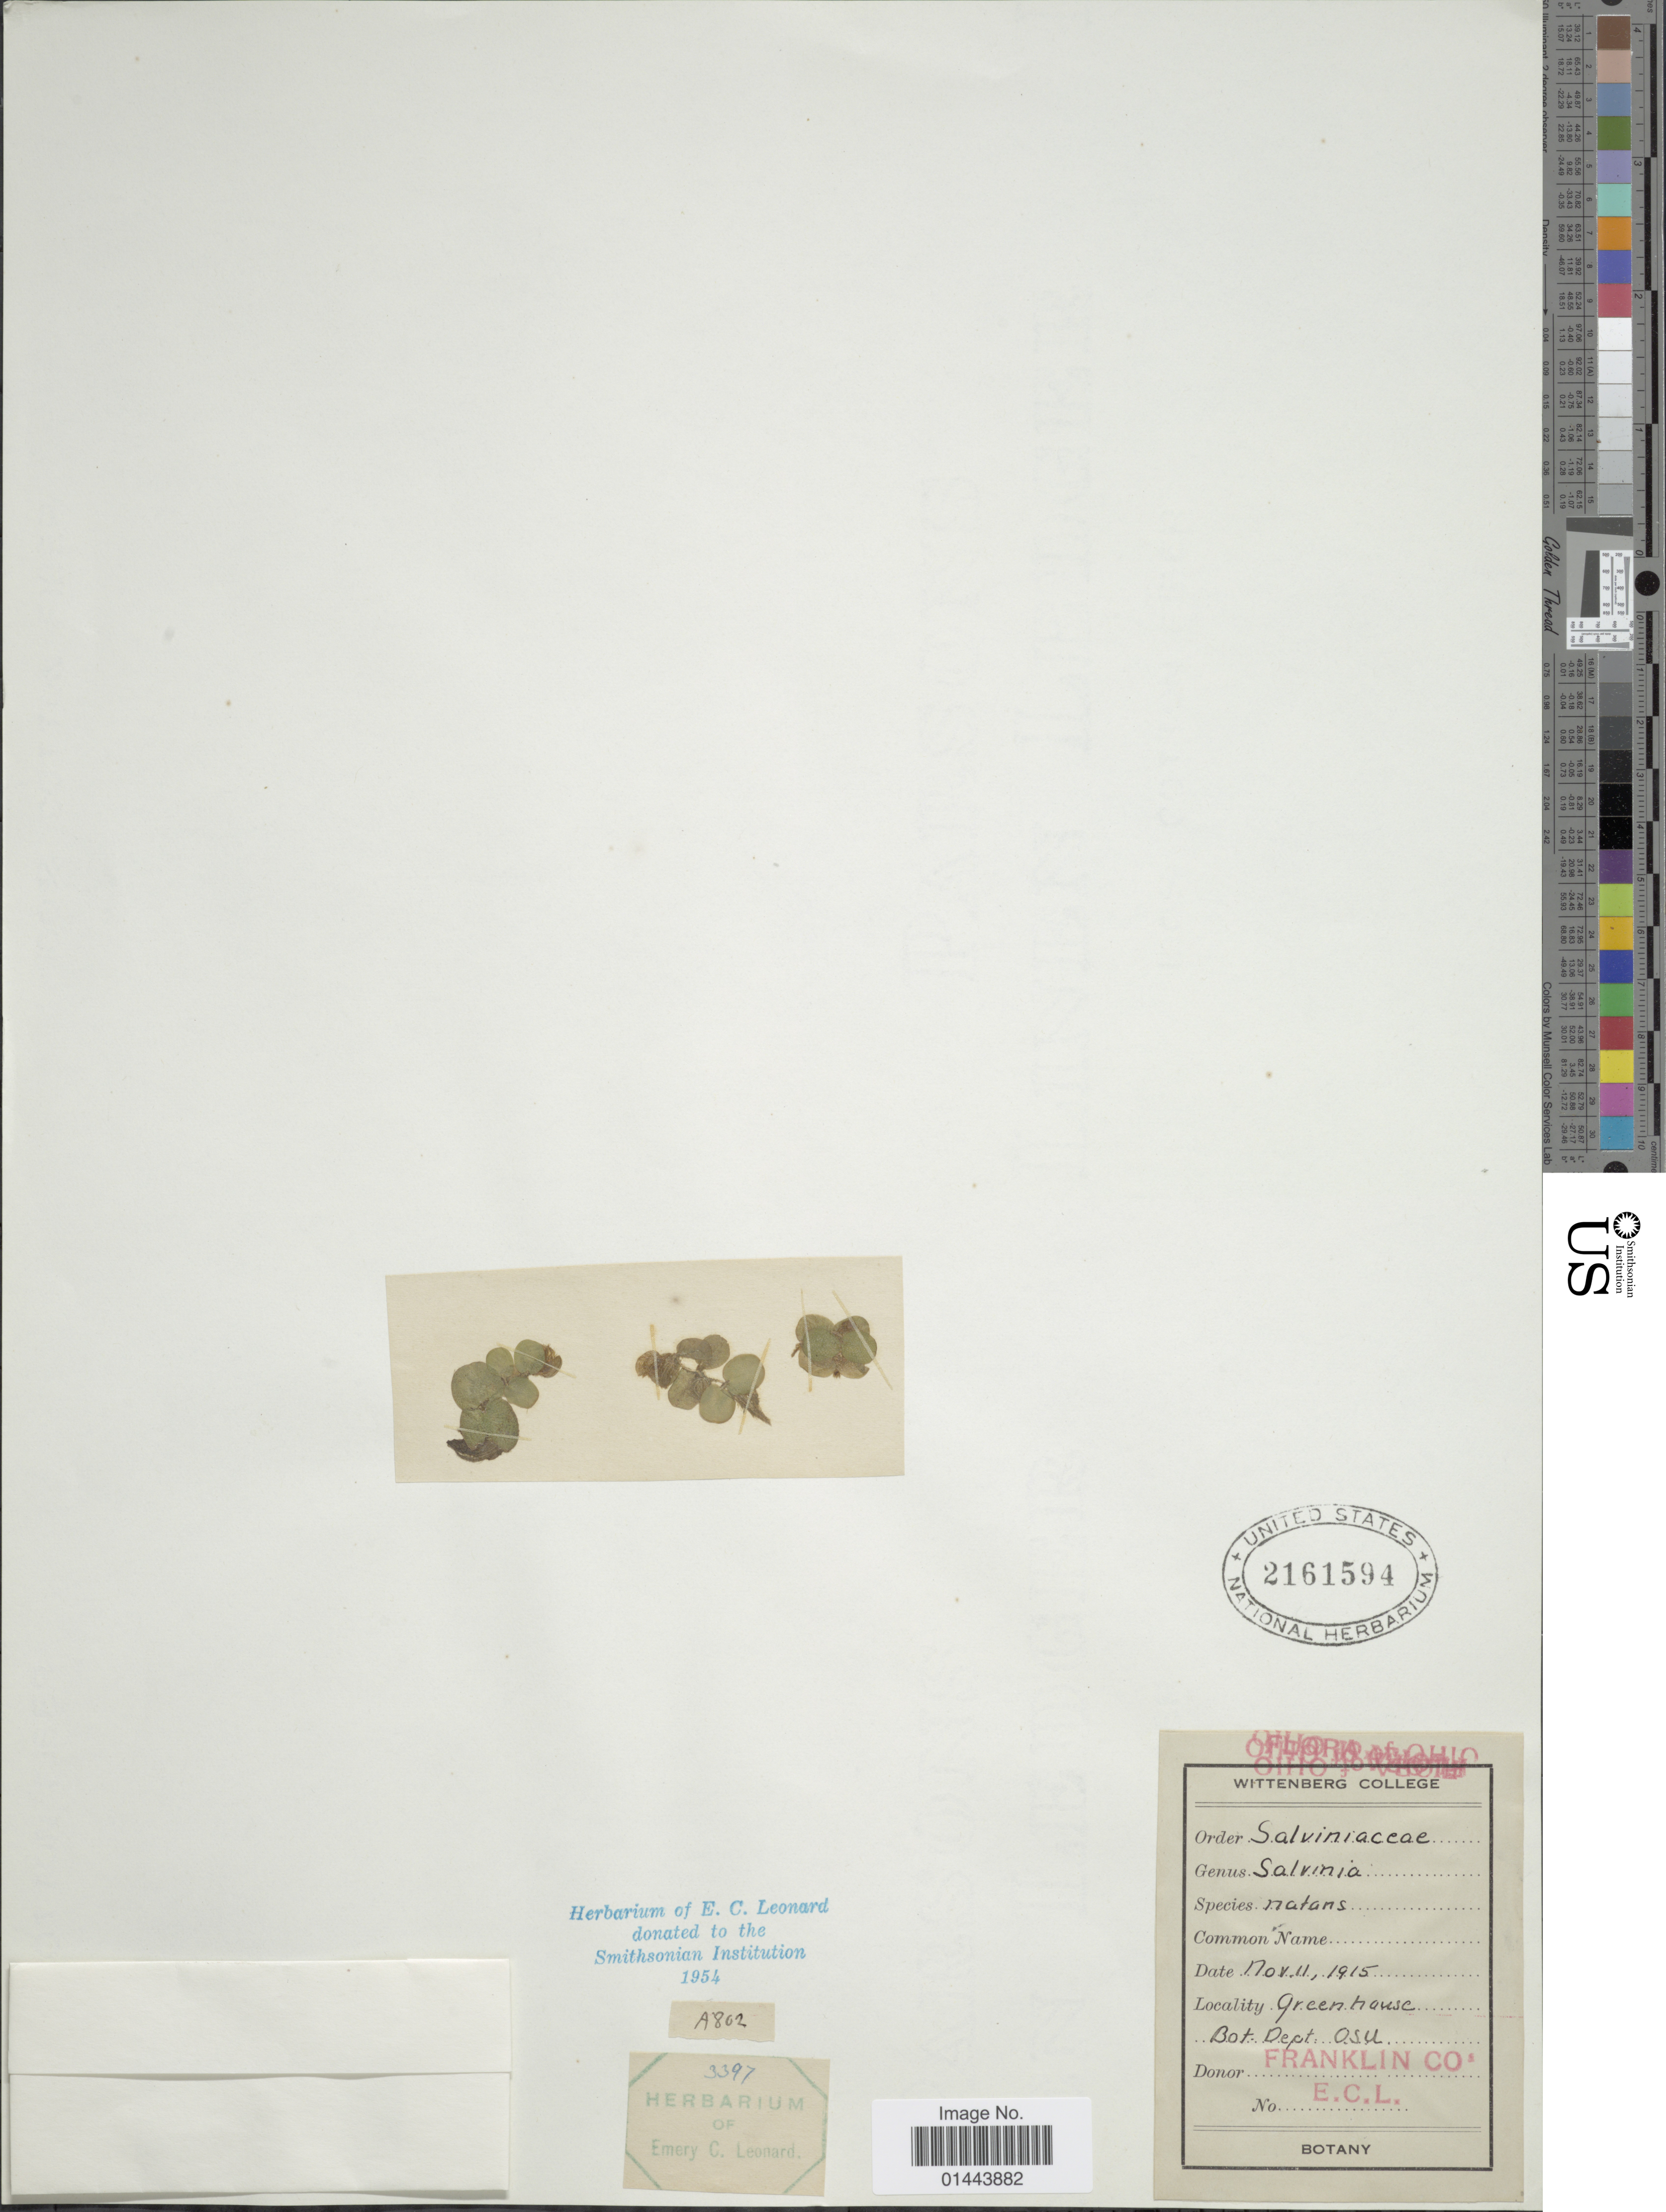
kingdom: Plantae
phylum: Tracheophyta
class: Polypodiopsida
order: Salviniales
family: Salviniaceae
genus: Salvinia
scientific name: Salvinia natans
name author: (L.) All.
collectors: E. C. Leonard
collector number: A802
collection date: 1915-11-11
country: United States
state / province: Ohio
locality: Greenhouse, Bot. Dept. Osu, Franklin Co.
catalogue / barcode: US 2161594